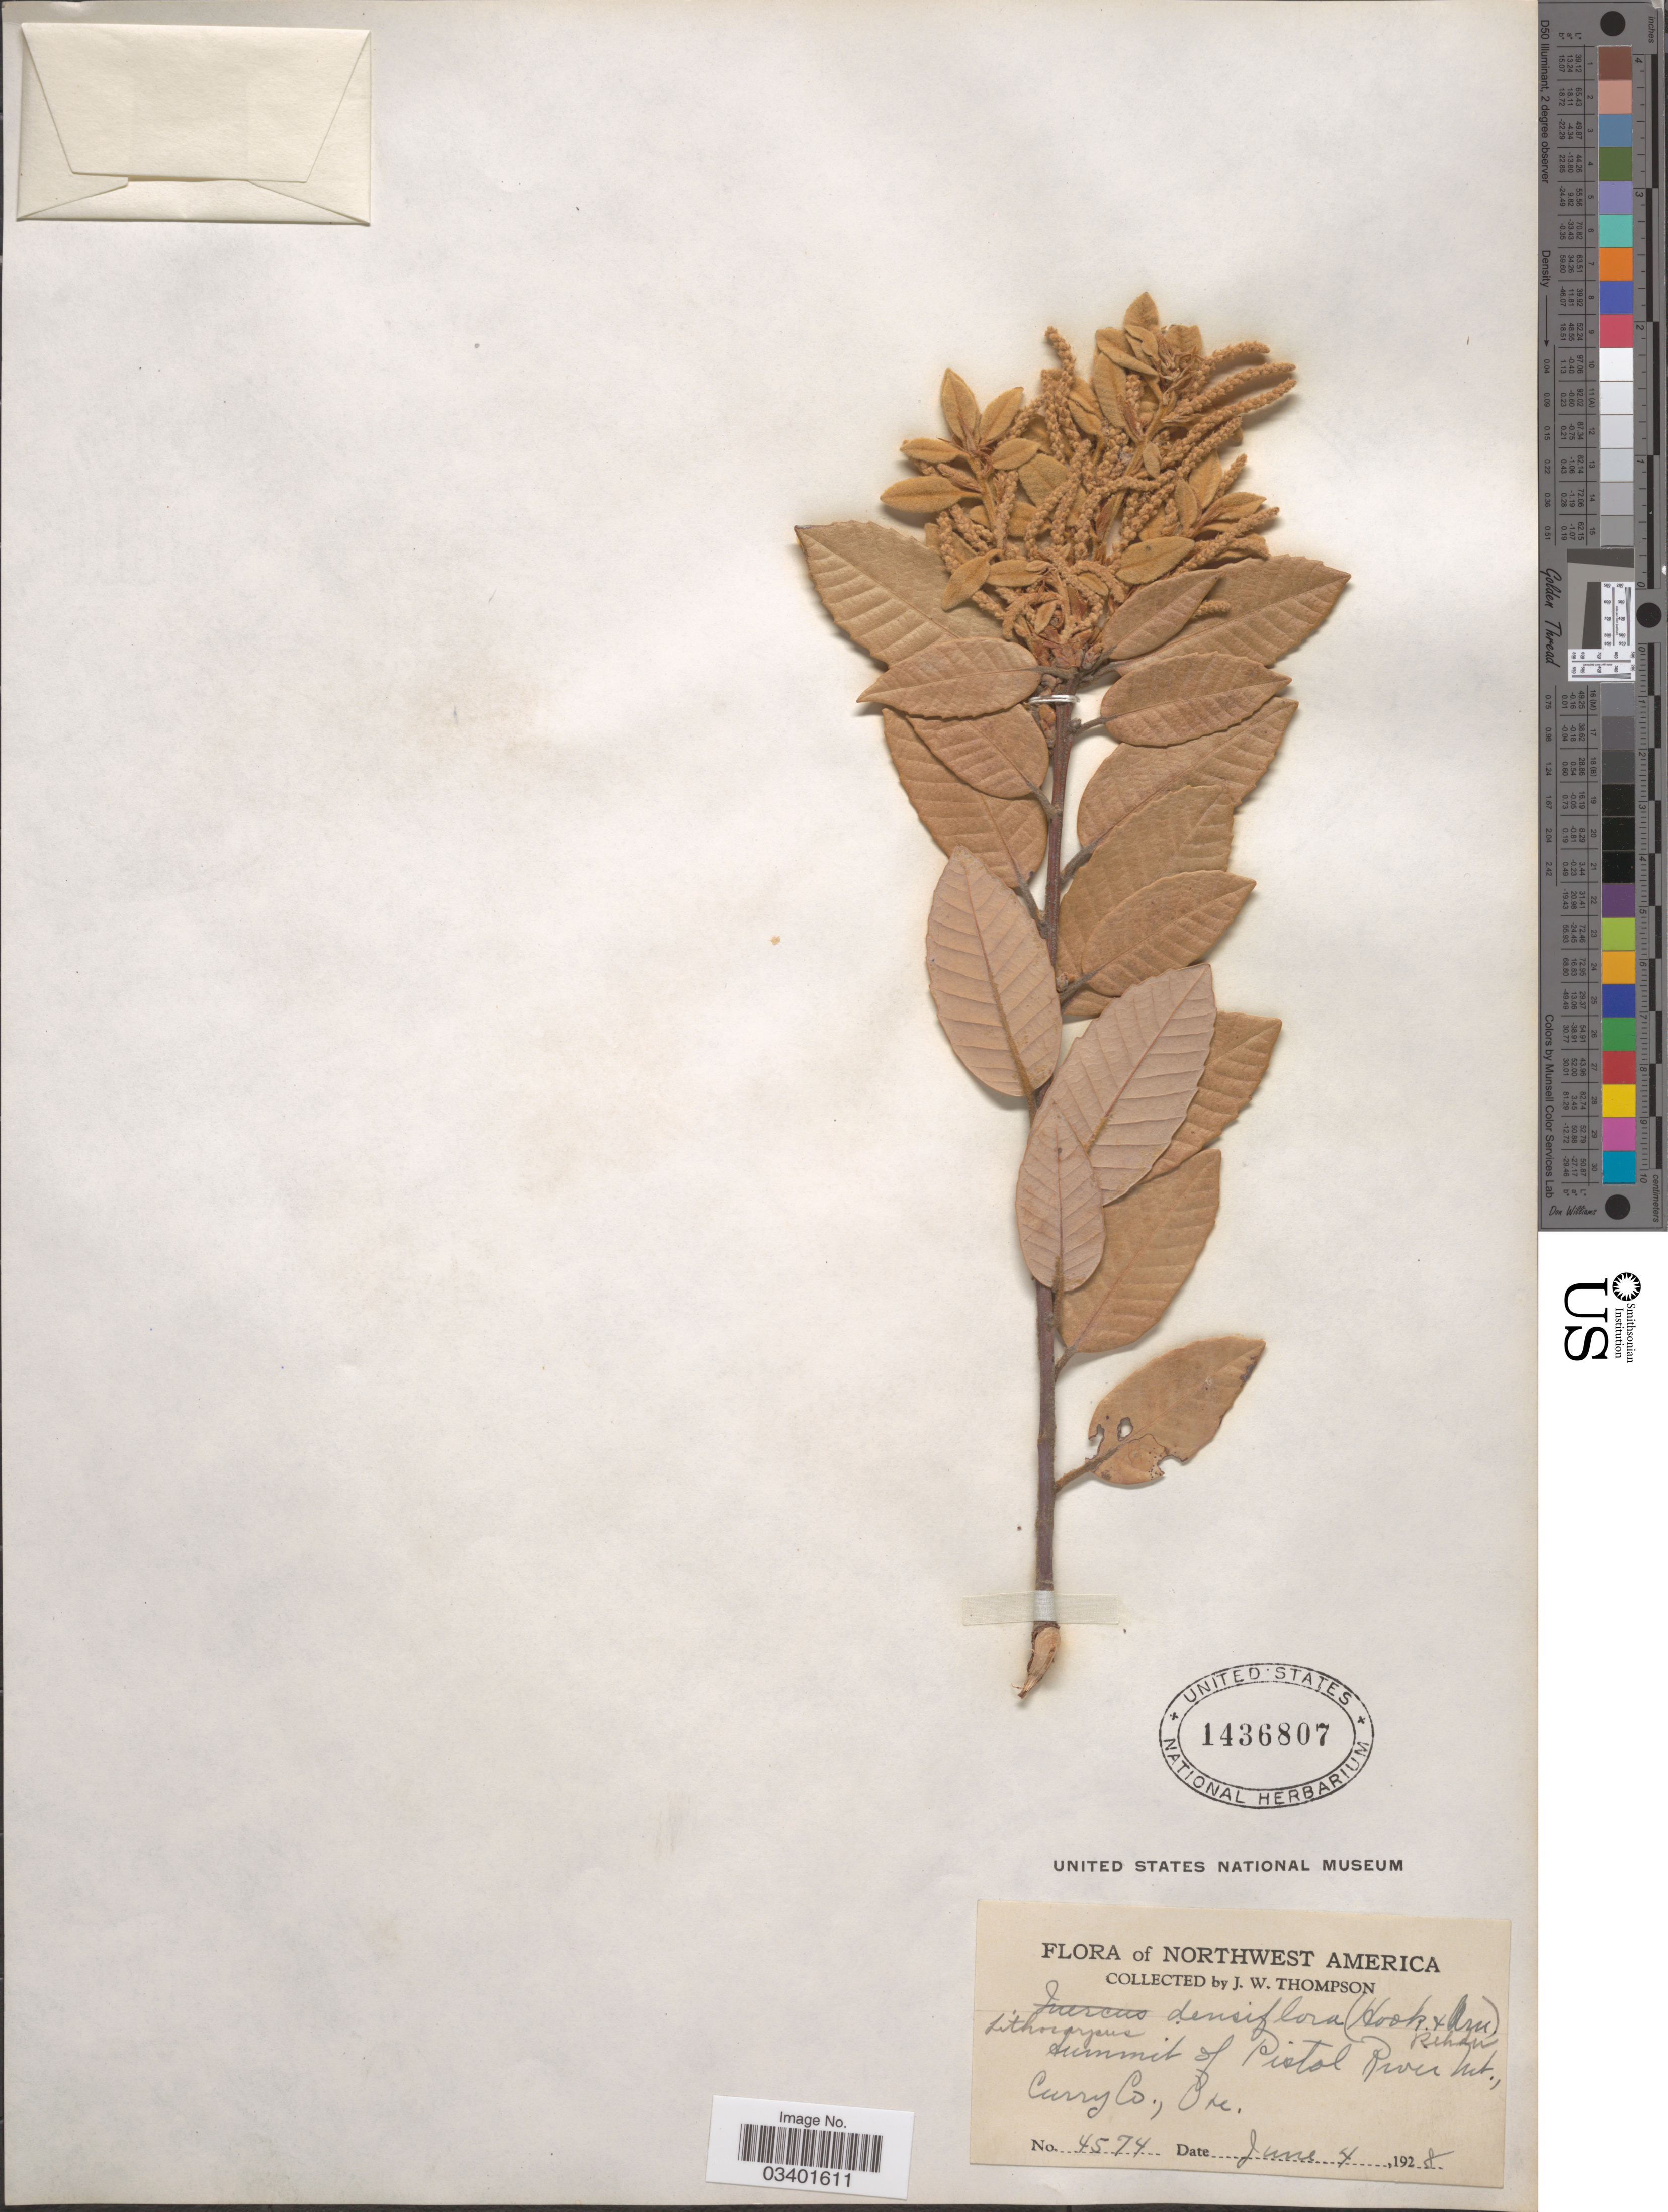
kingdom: Plantae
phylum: Tracheophyta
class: Magnoliopsida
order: Fagales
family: Fagaceae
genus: Notholithocarpus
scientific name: Notholithocarpus densiflorus var. densiflorus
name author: (Hook. & Arn.) P. S. Manos et al.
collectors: J. Thompson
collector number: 4574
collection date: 1928-06-04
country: United States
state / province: Oregon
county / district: Curry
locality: Summit of Pistol River Mt., Curry Co.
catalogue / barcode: US 1436807